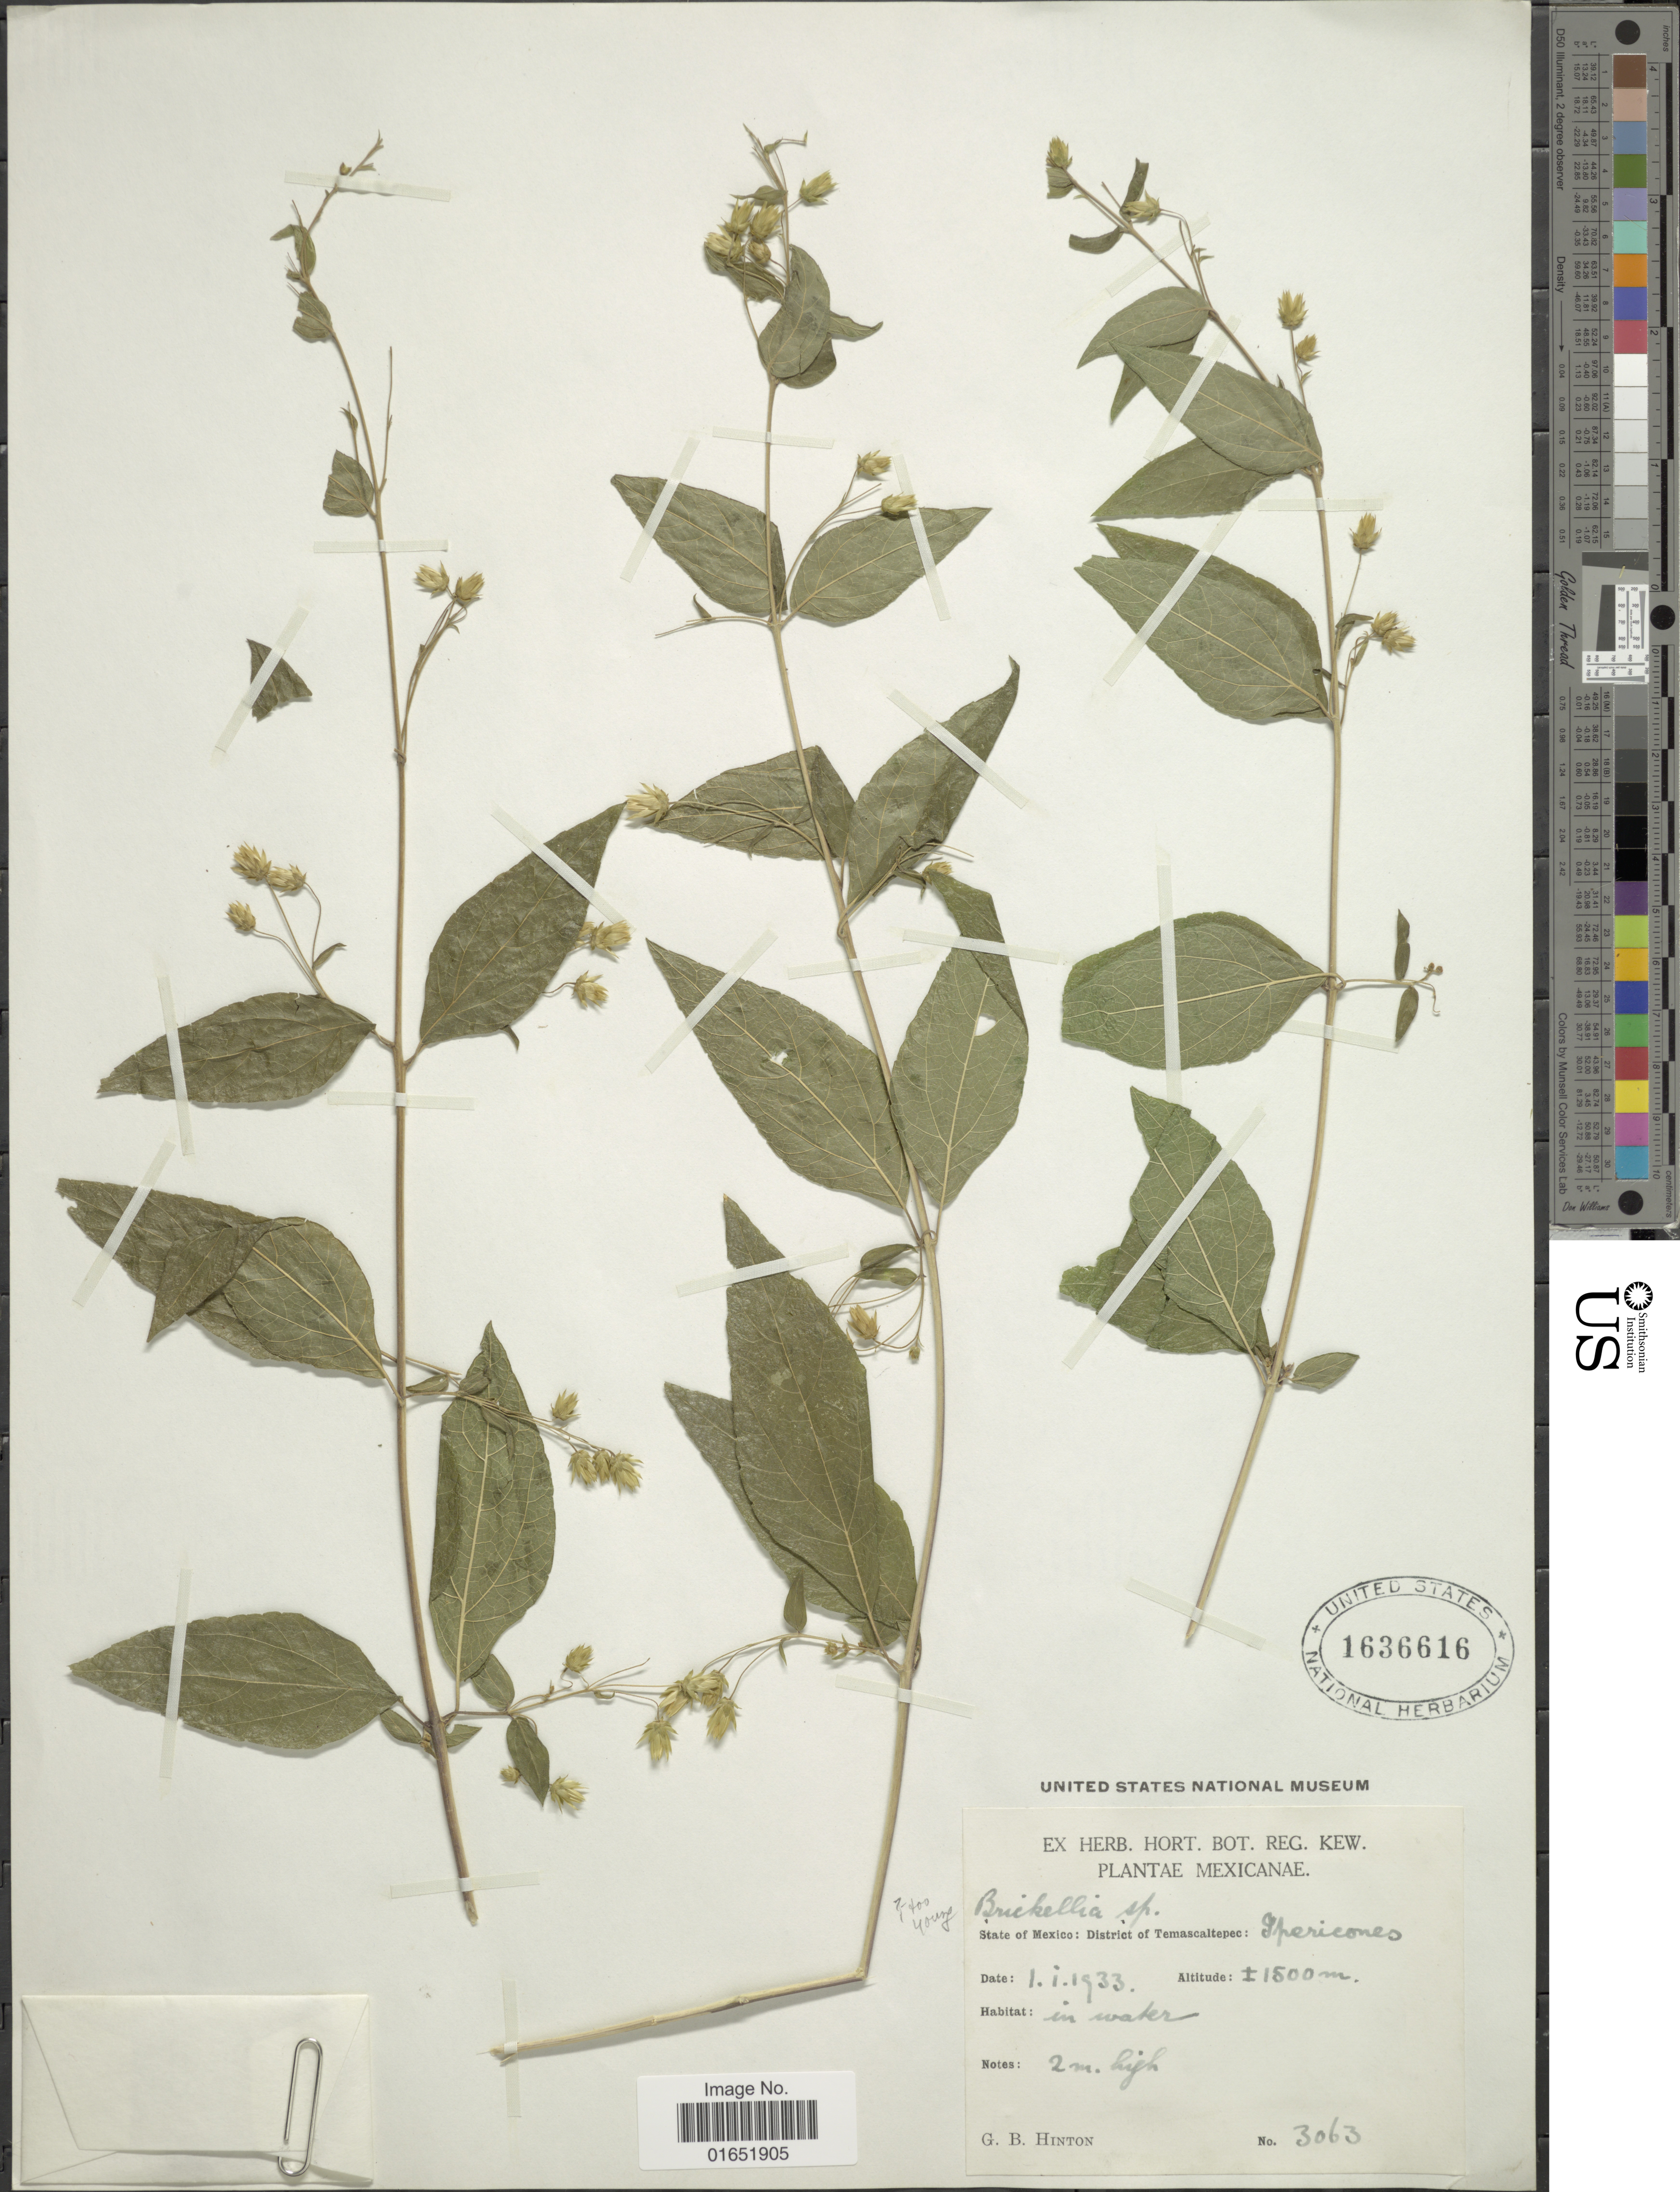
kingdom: Plantae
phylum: Tracheophyta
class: Magnoliopsida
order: Asterales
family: Asteraceae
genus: Brickellia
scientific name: Brickellia lancifolia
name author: B.L. Rob. & Greenm.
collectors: G. B. Hinton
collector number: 3063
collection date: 1933-01-01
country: Mexico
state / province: México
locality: District of Temascaltepec: Ipericones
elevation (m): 1500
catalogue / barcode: US 1636616